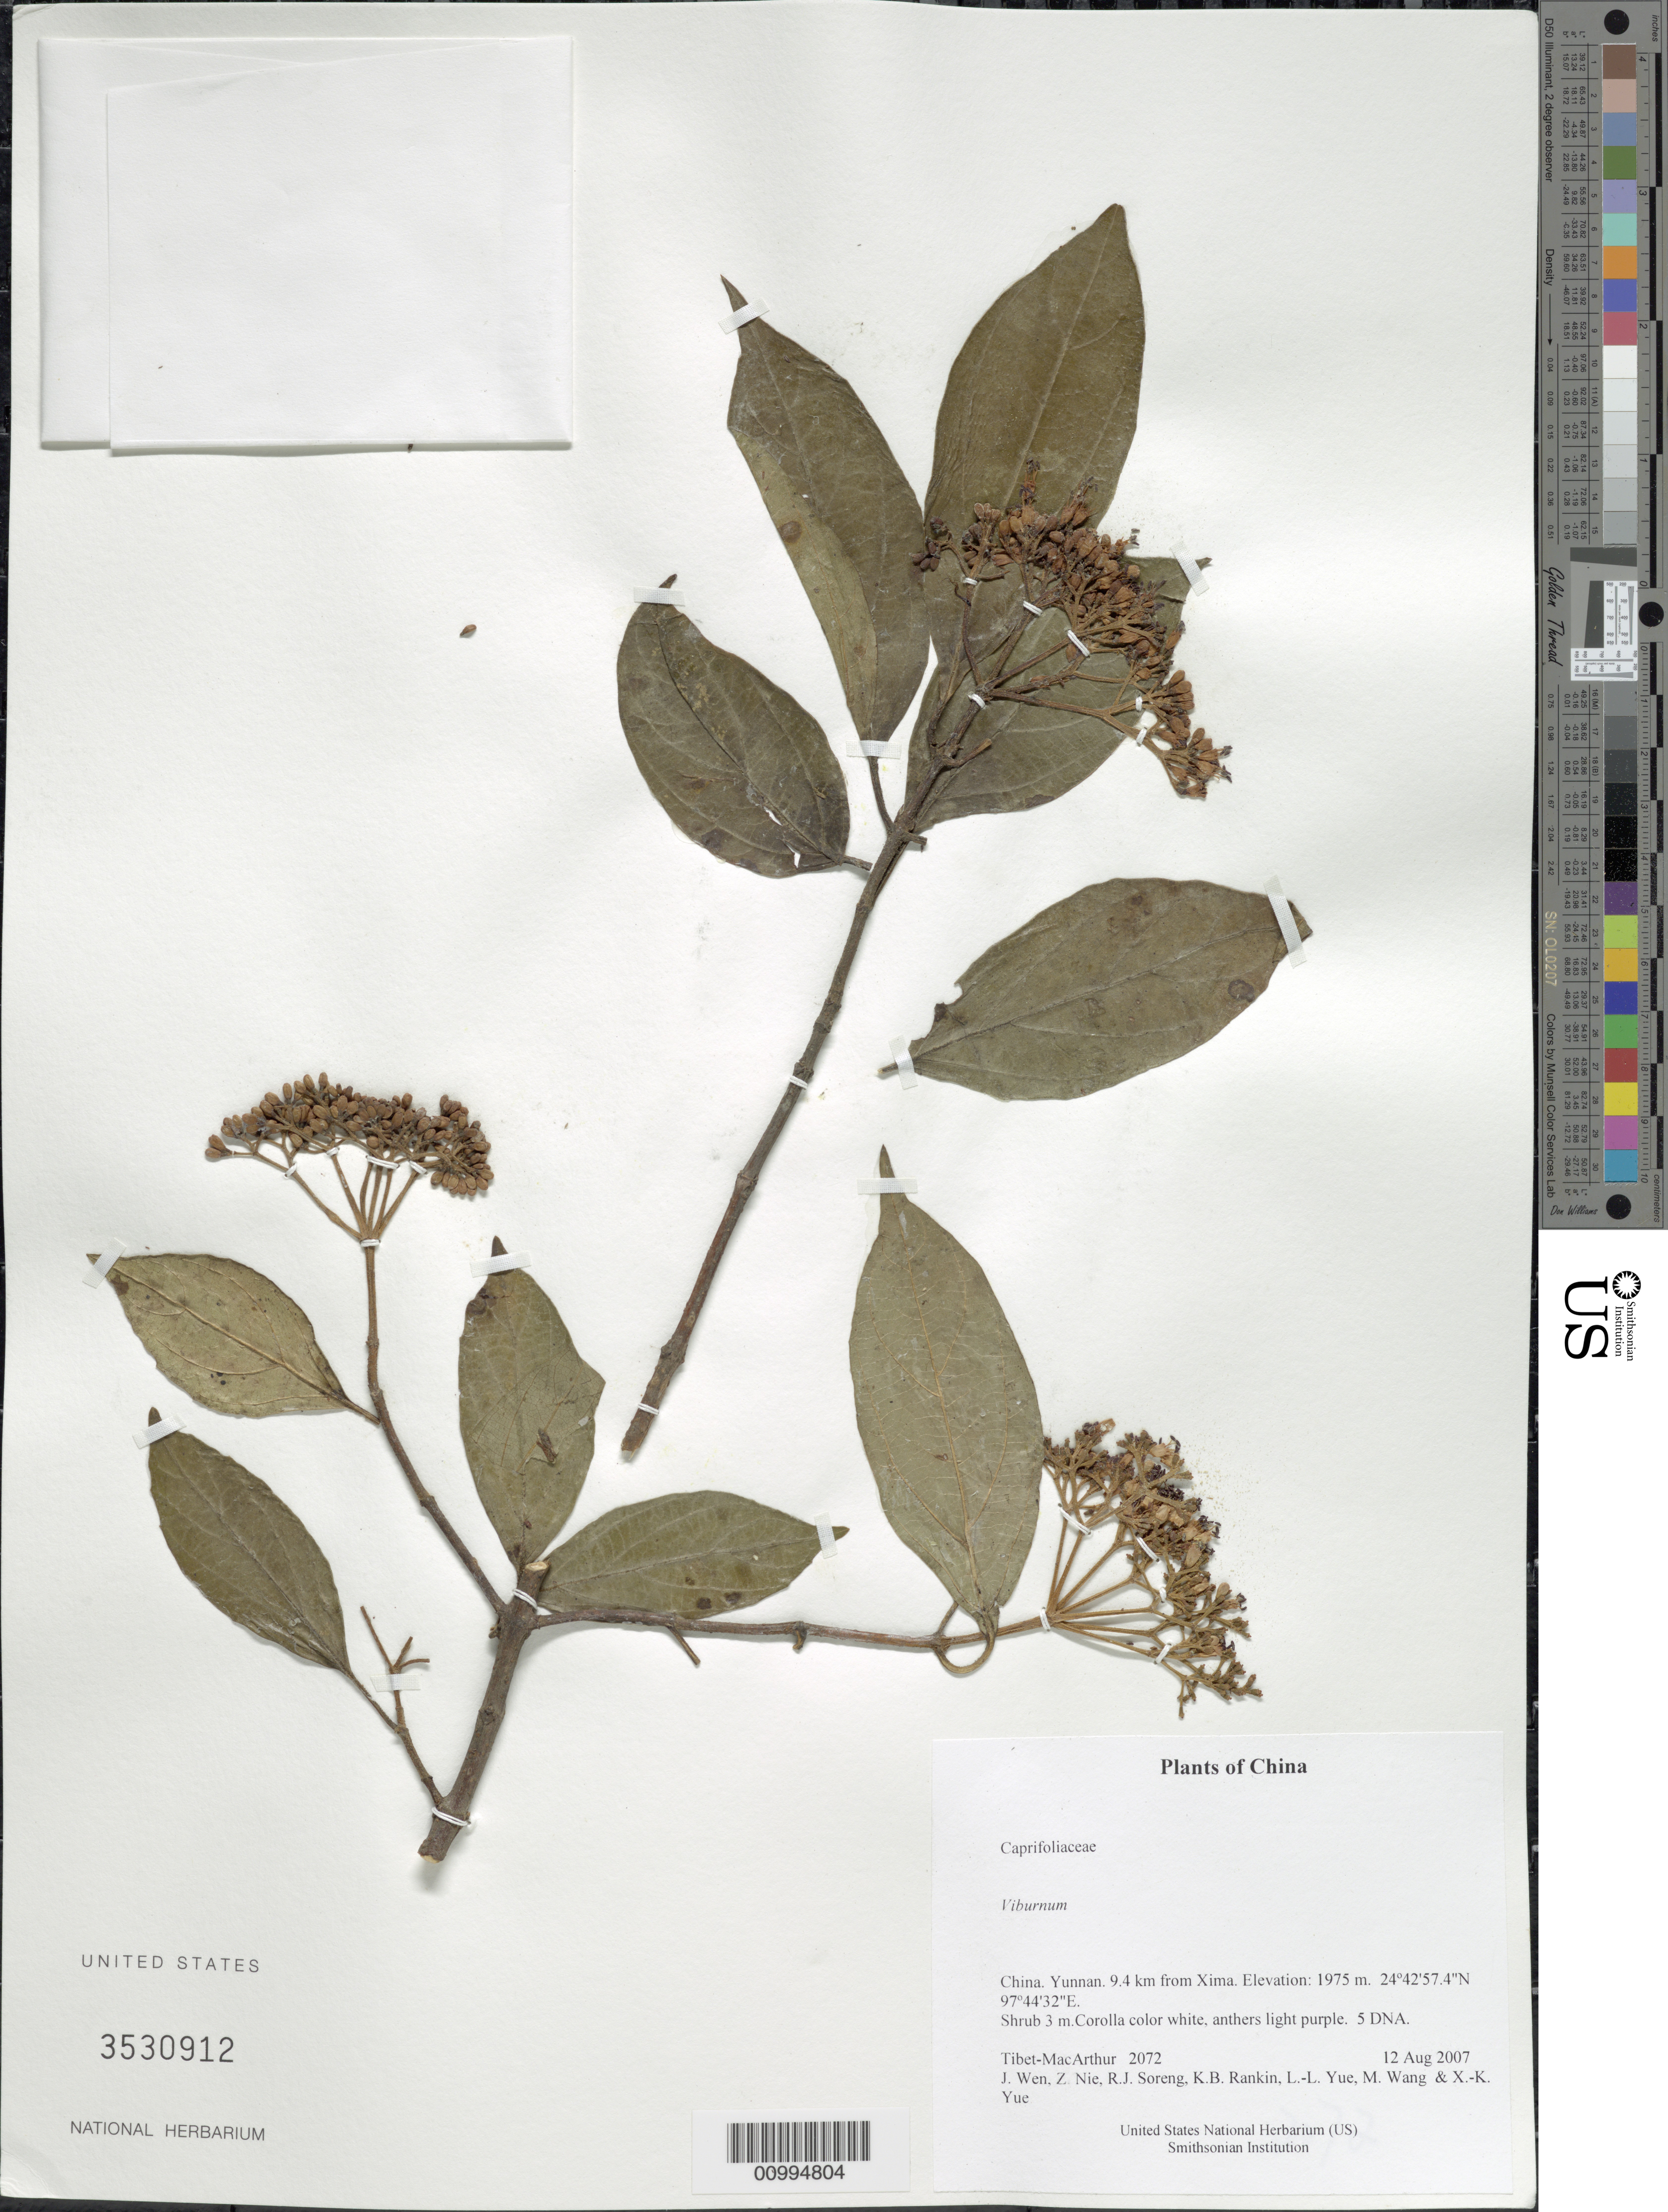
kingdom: Plantae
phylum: Tracheophyta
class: Magnoliopsida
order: Dipsacales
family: Viburnaceae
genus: Viburnum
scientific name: Viburnum sp.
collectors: Tibet-MacArthur, J. Wen, Z. Nie, R. J. Soreng, K. Rankin, L. Yue, M. Wang & X. Yue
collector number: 2072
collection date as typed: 12 Aug 2007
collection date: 2007-08-12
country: China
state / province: Yunnan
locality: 9.4 km from Xima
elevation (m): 1975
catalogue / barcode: US 3530912